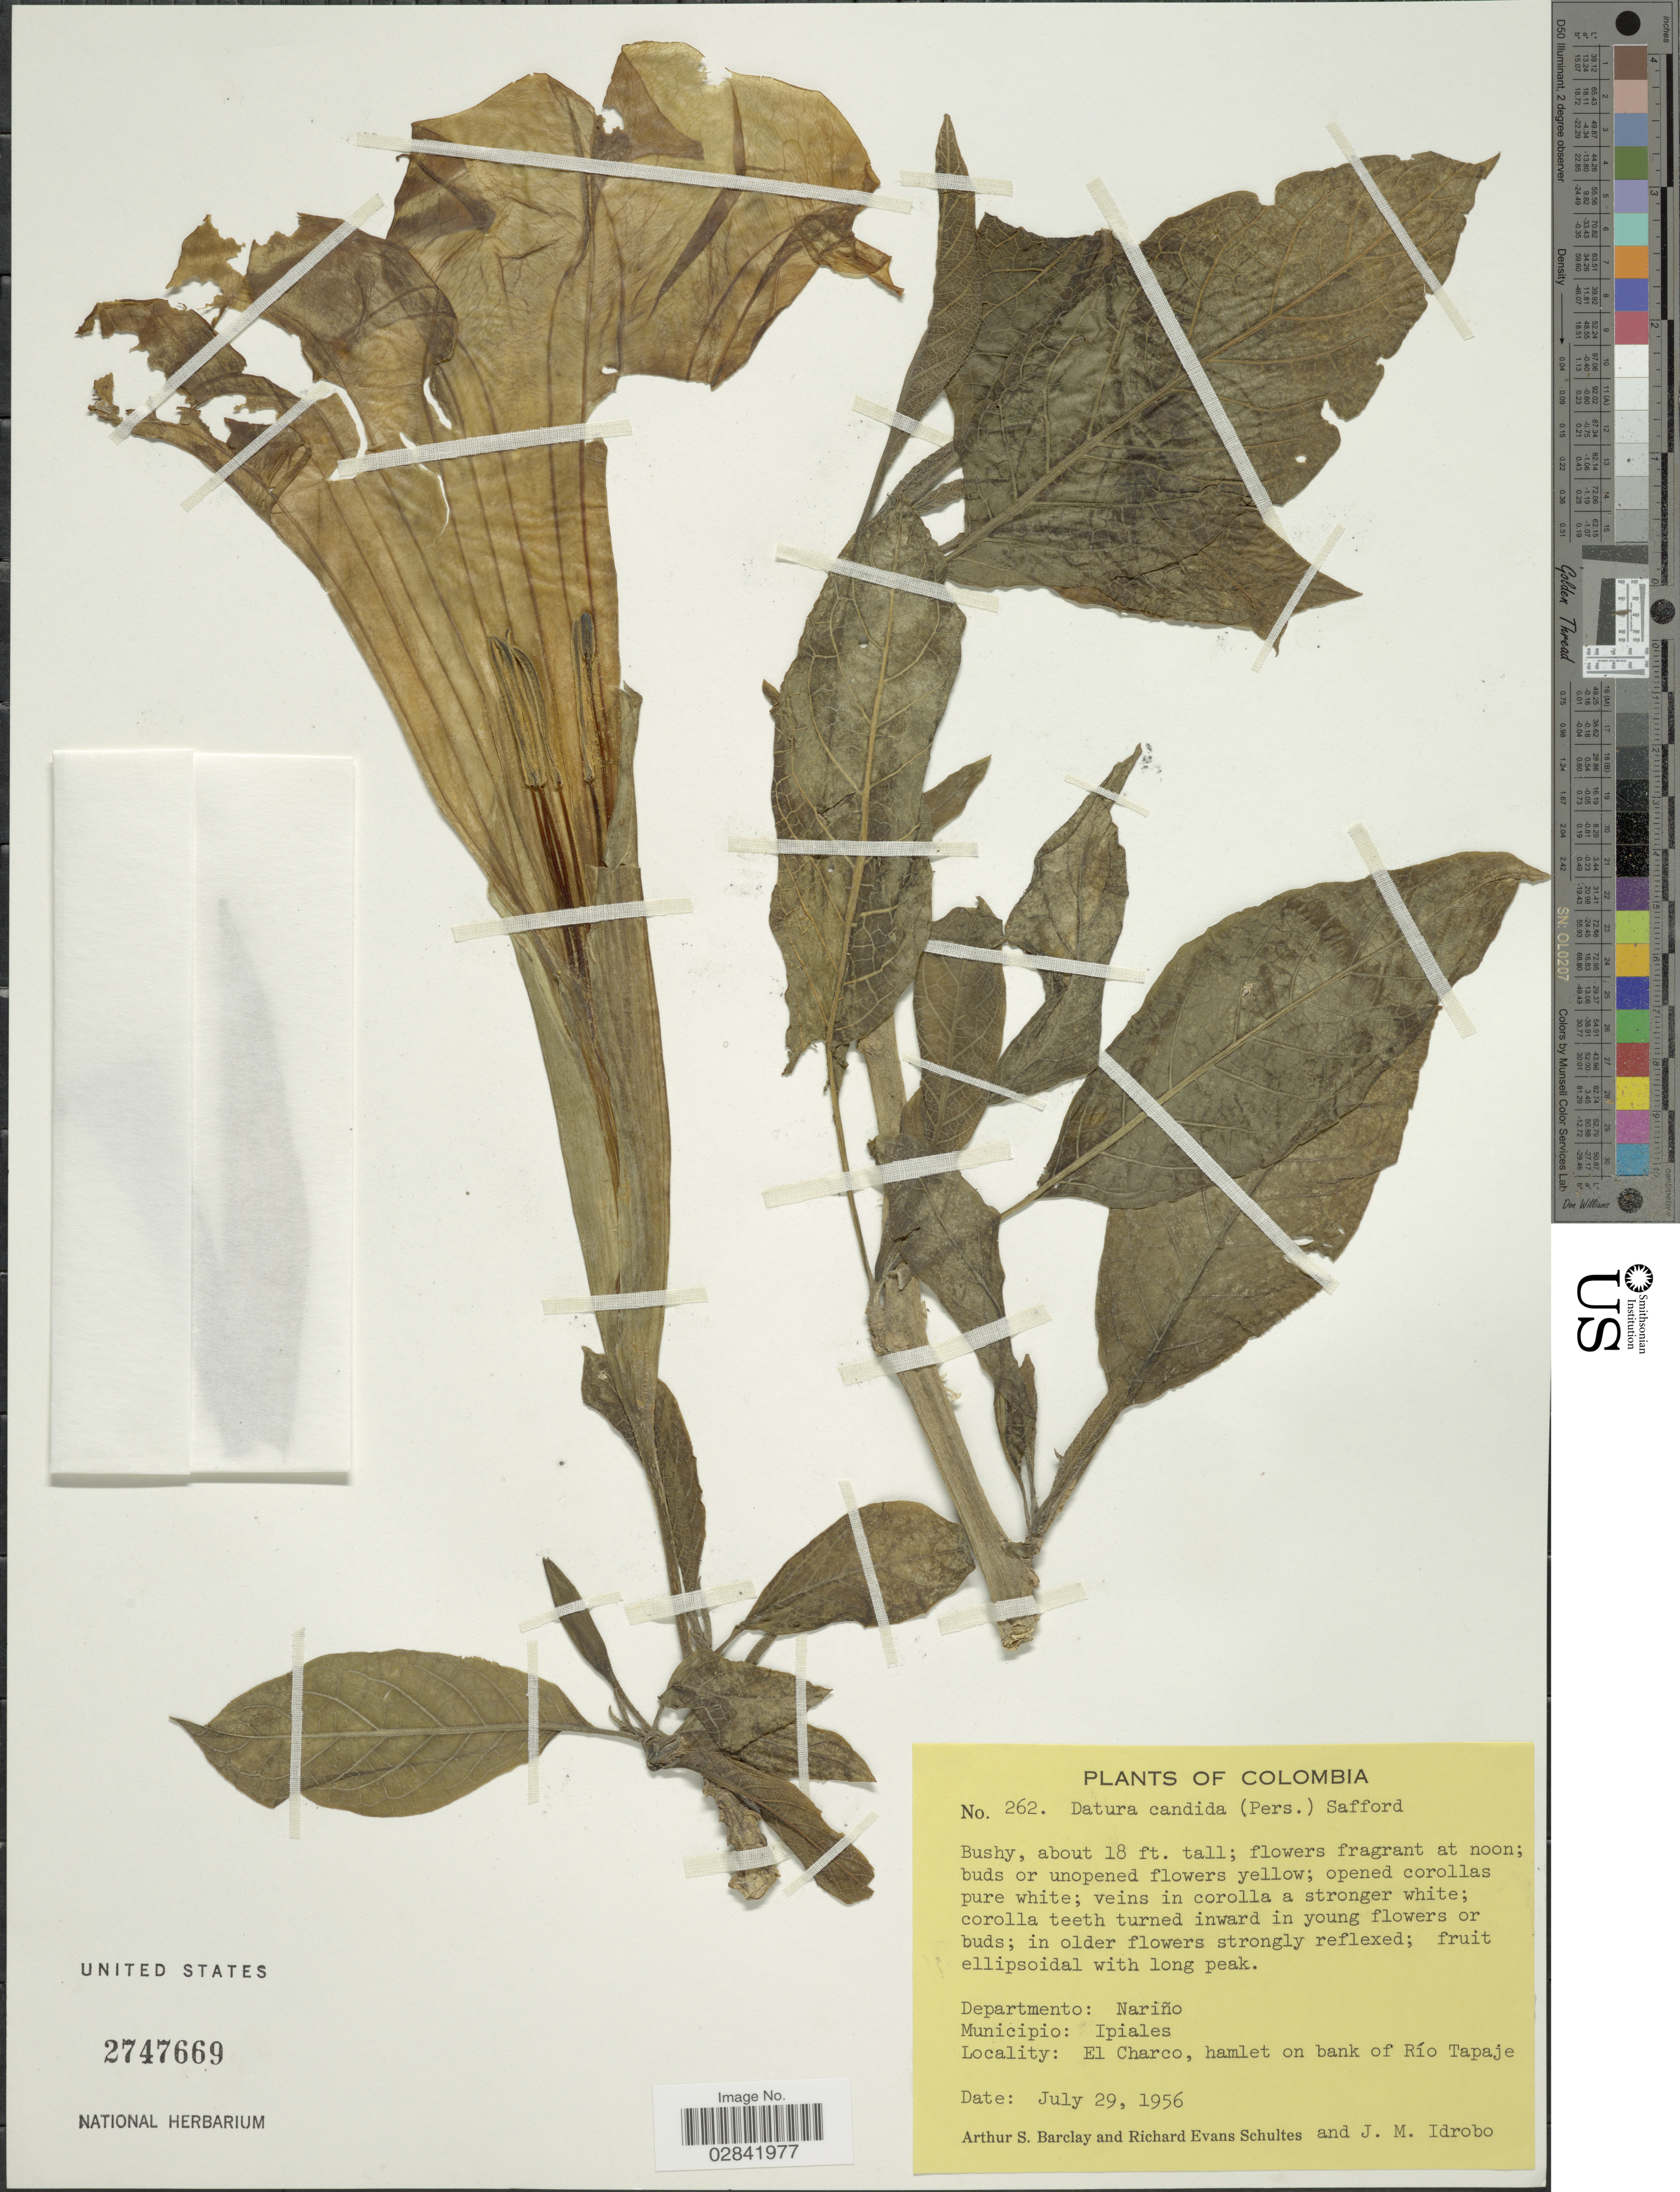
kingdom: Plantae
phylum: Tracheophyta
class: Magnoliopsida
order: Solanales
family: Solanaceae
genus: Brugmansia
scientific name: Brugmansia x candida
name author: Pers.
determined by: (US) Smithsonian Institution - National Museum of Natural History - Department of Botany (UNITED STATES)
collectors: A. S. Barclay, R. E. Schultes & J. M. Idrobo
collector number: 262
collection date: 1956-07-29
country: Colombia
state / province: Nariño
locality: Departmento: Nariño, Municipio: Ipiales. El Charco, hamlet on bank of R;io Tapaje.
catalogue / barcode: US 2747669